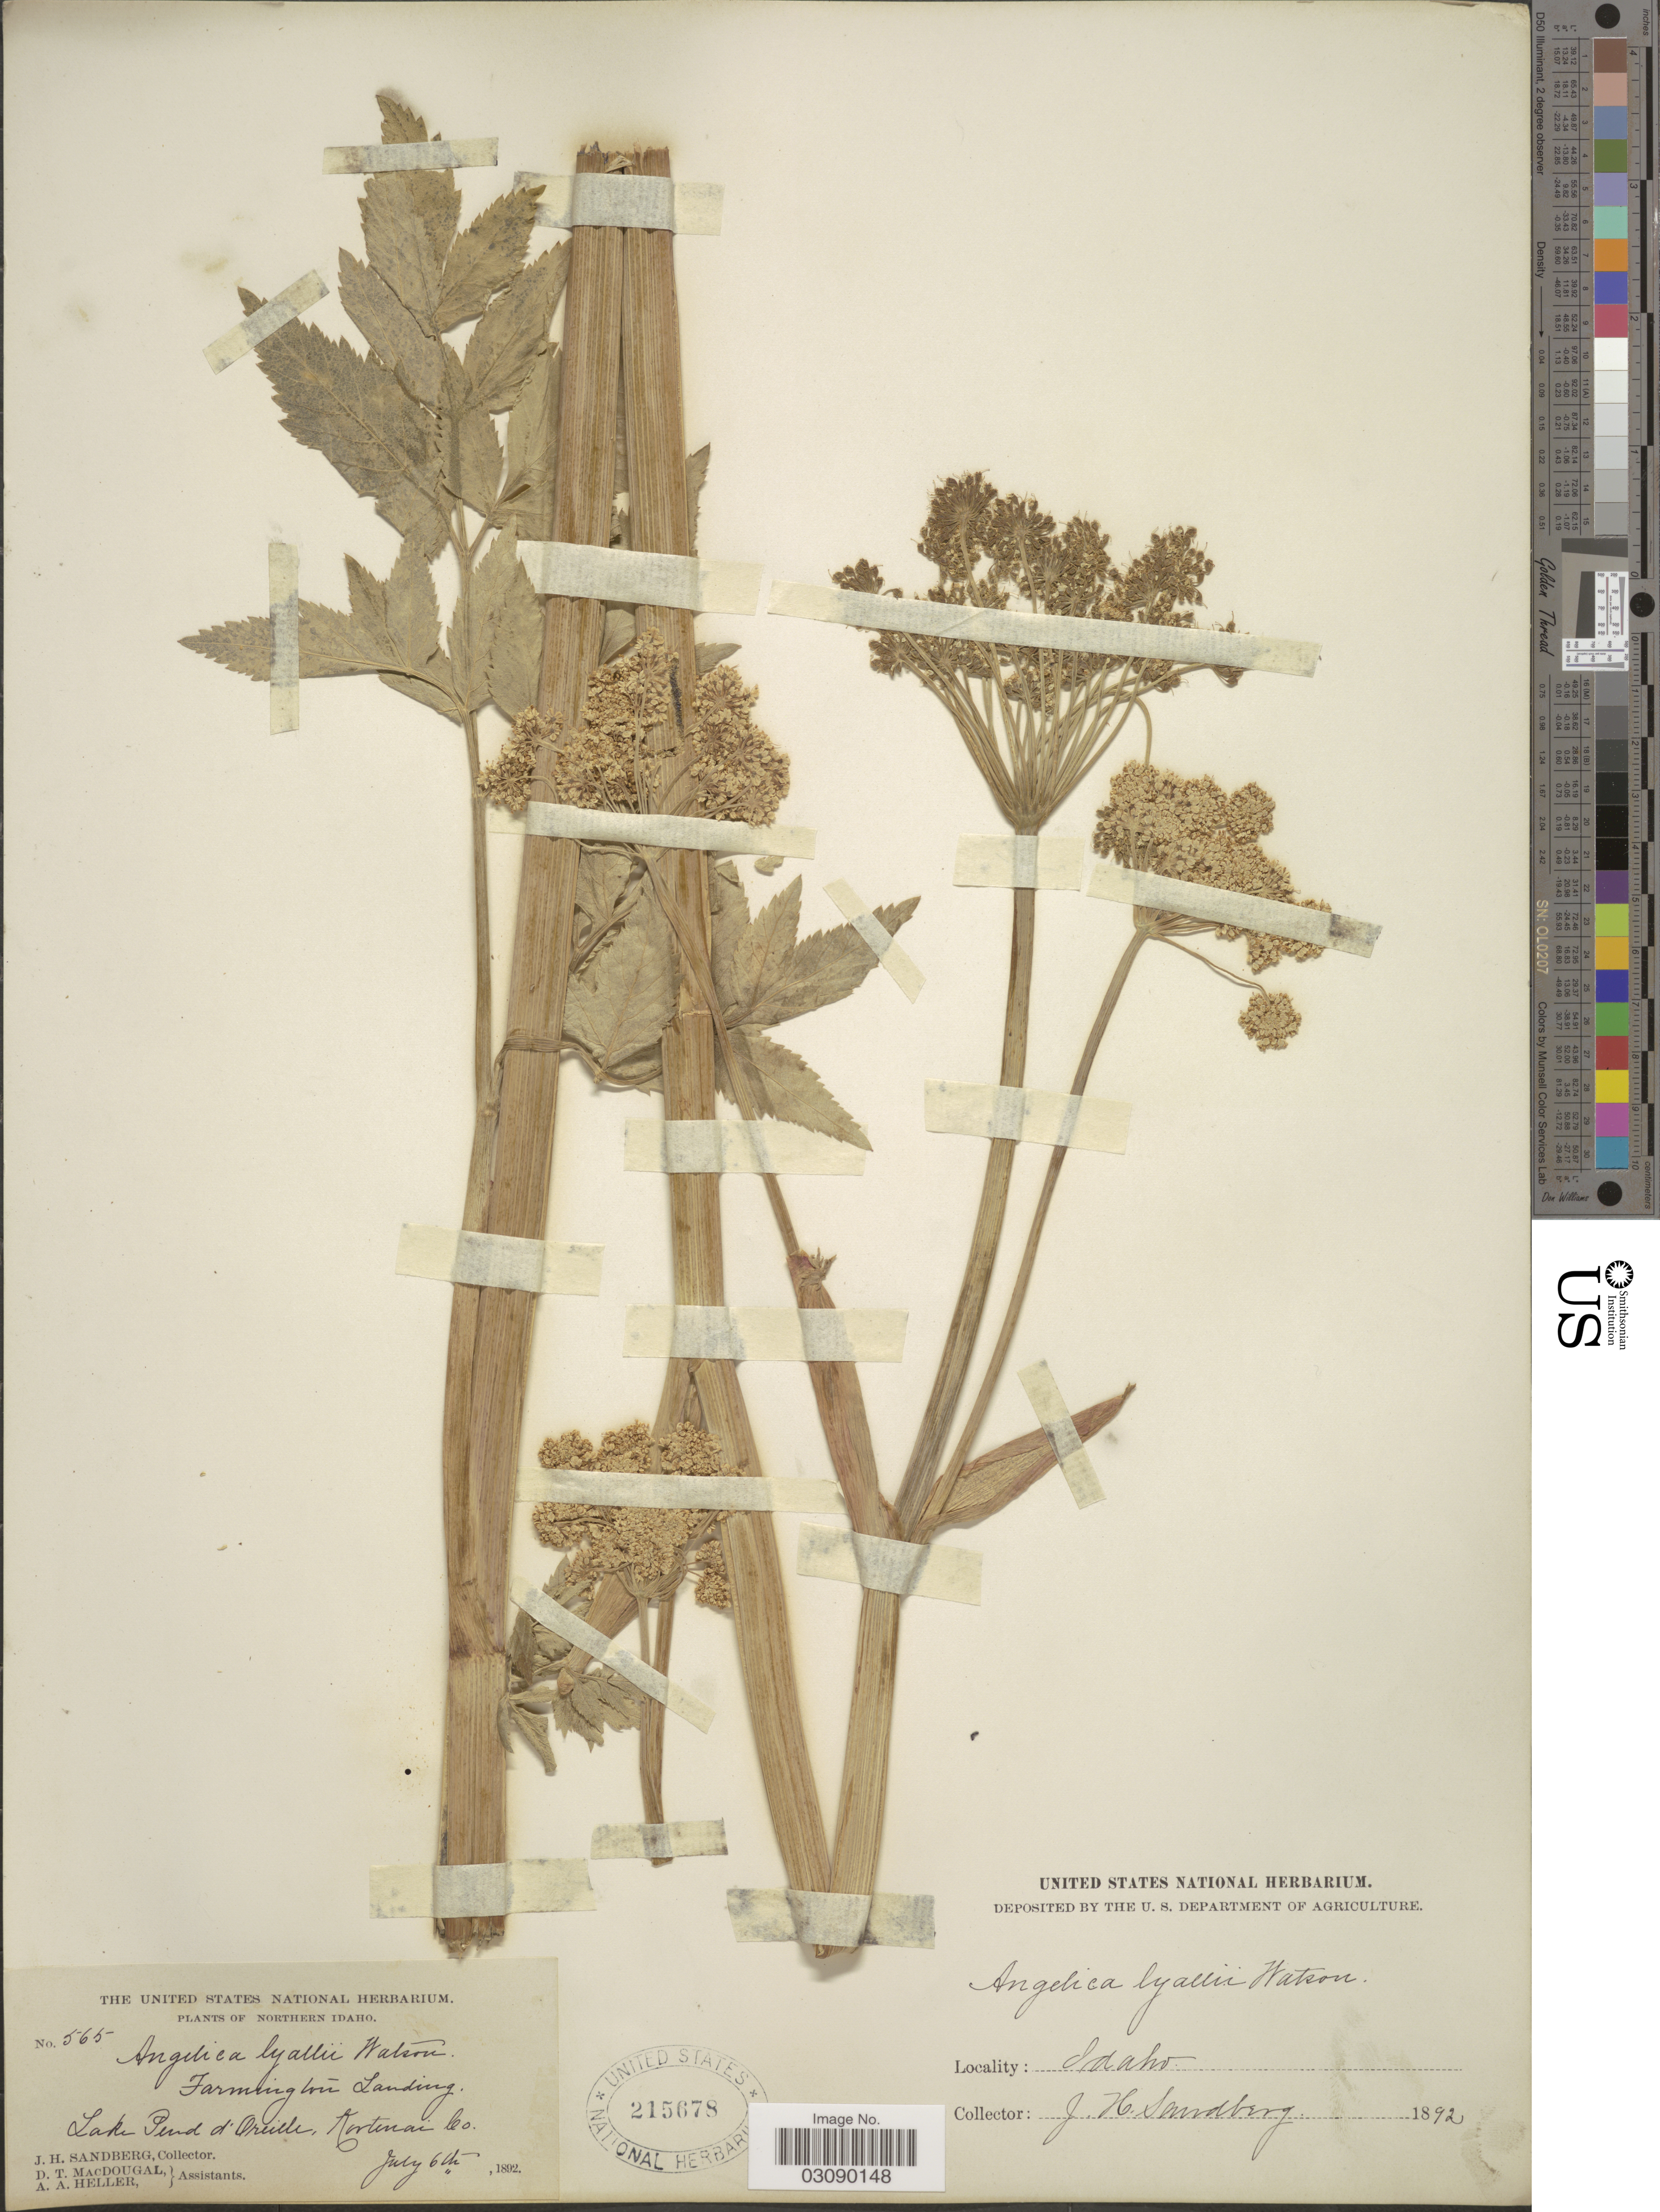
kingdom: Plantae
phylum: Tracheophyta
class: Magnoliopsida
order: Apiales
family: Apiaceae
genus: Angelica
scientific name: Angelica arguta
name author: Nutt.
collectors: J. H. Sandberg, D. T. MacDougal & A. A. Heller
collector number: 565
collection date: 1892-07-06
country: United States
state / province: Idaho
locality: Northern Idaho. Farmington Landing, Lake Pend d'Oreille, Kootenai Co.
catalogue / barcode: US 215678